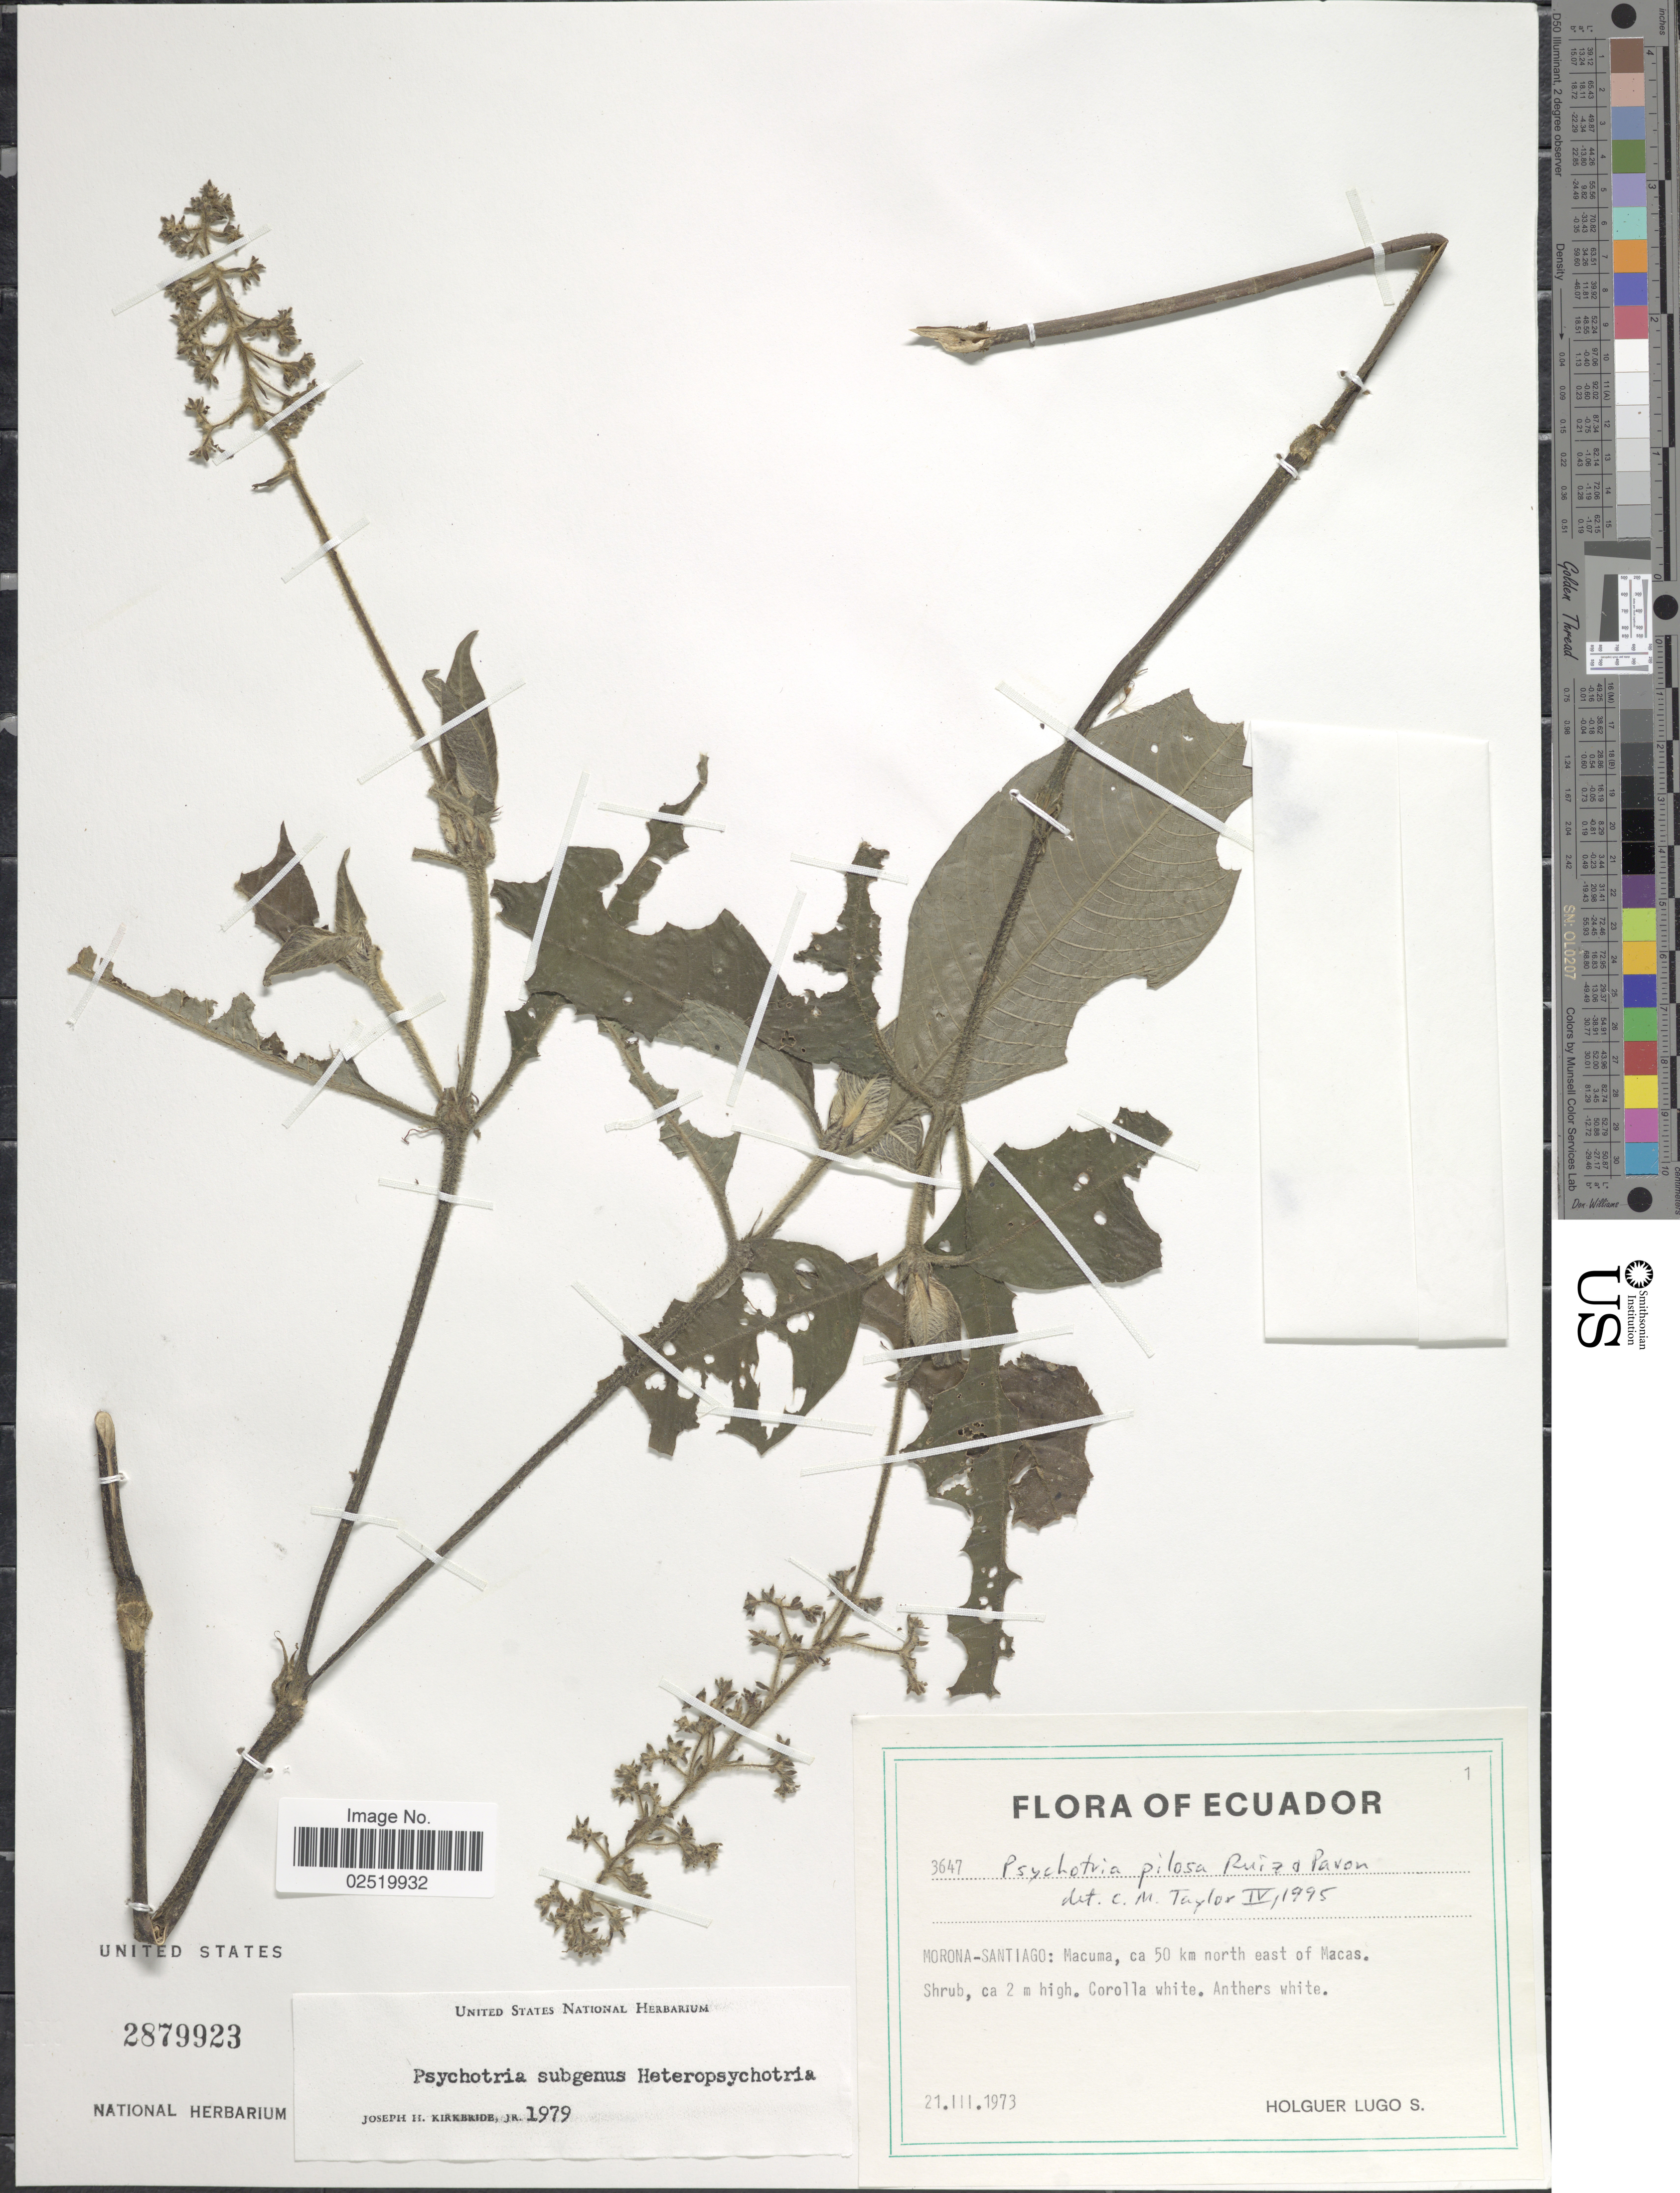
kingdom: Plantae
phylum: Tracheophyta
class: Magnoliopsida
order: Gentianales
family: Rubiaceae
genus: Psychotria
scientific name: Psychotria pilosa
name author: Ruiz & Pav.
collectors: H. Lugo S.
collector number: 3647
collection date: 1973-03-21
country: Ecuador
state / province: Morona-Santiago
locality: Macuma, ca 50 km north east of Macas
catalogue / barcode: US 2879923